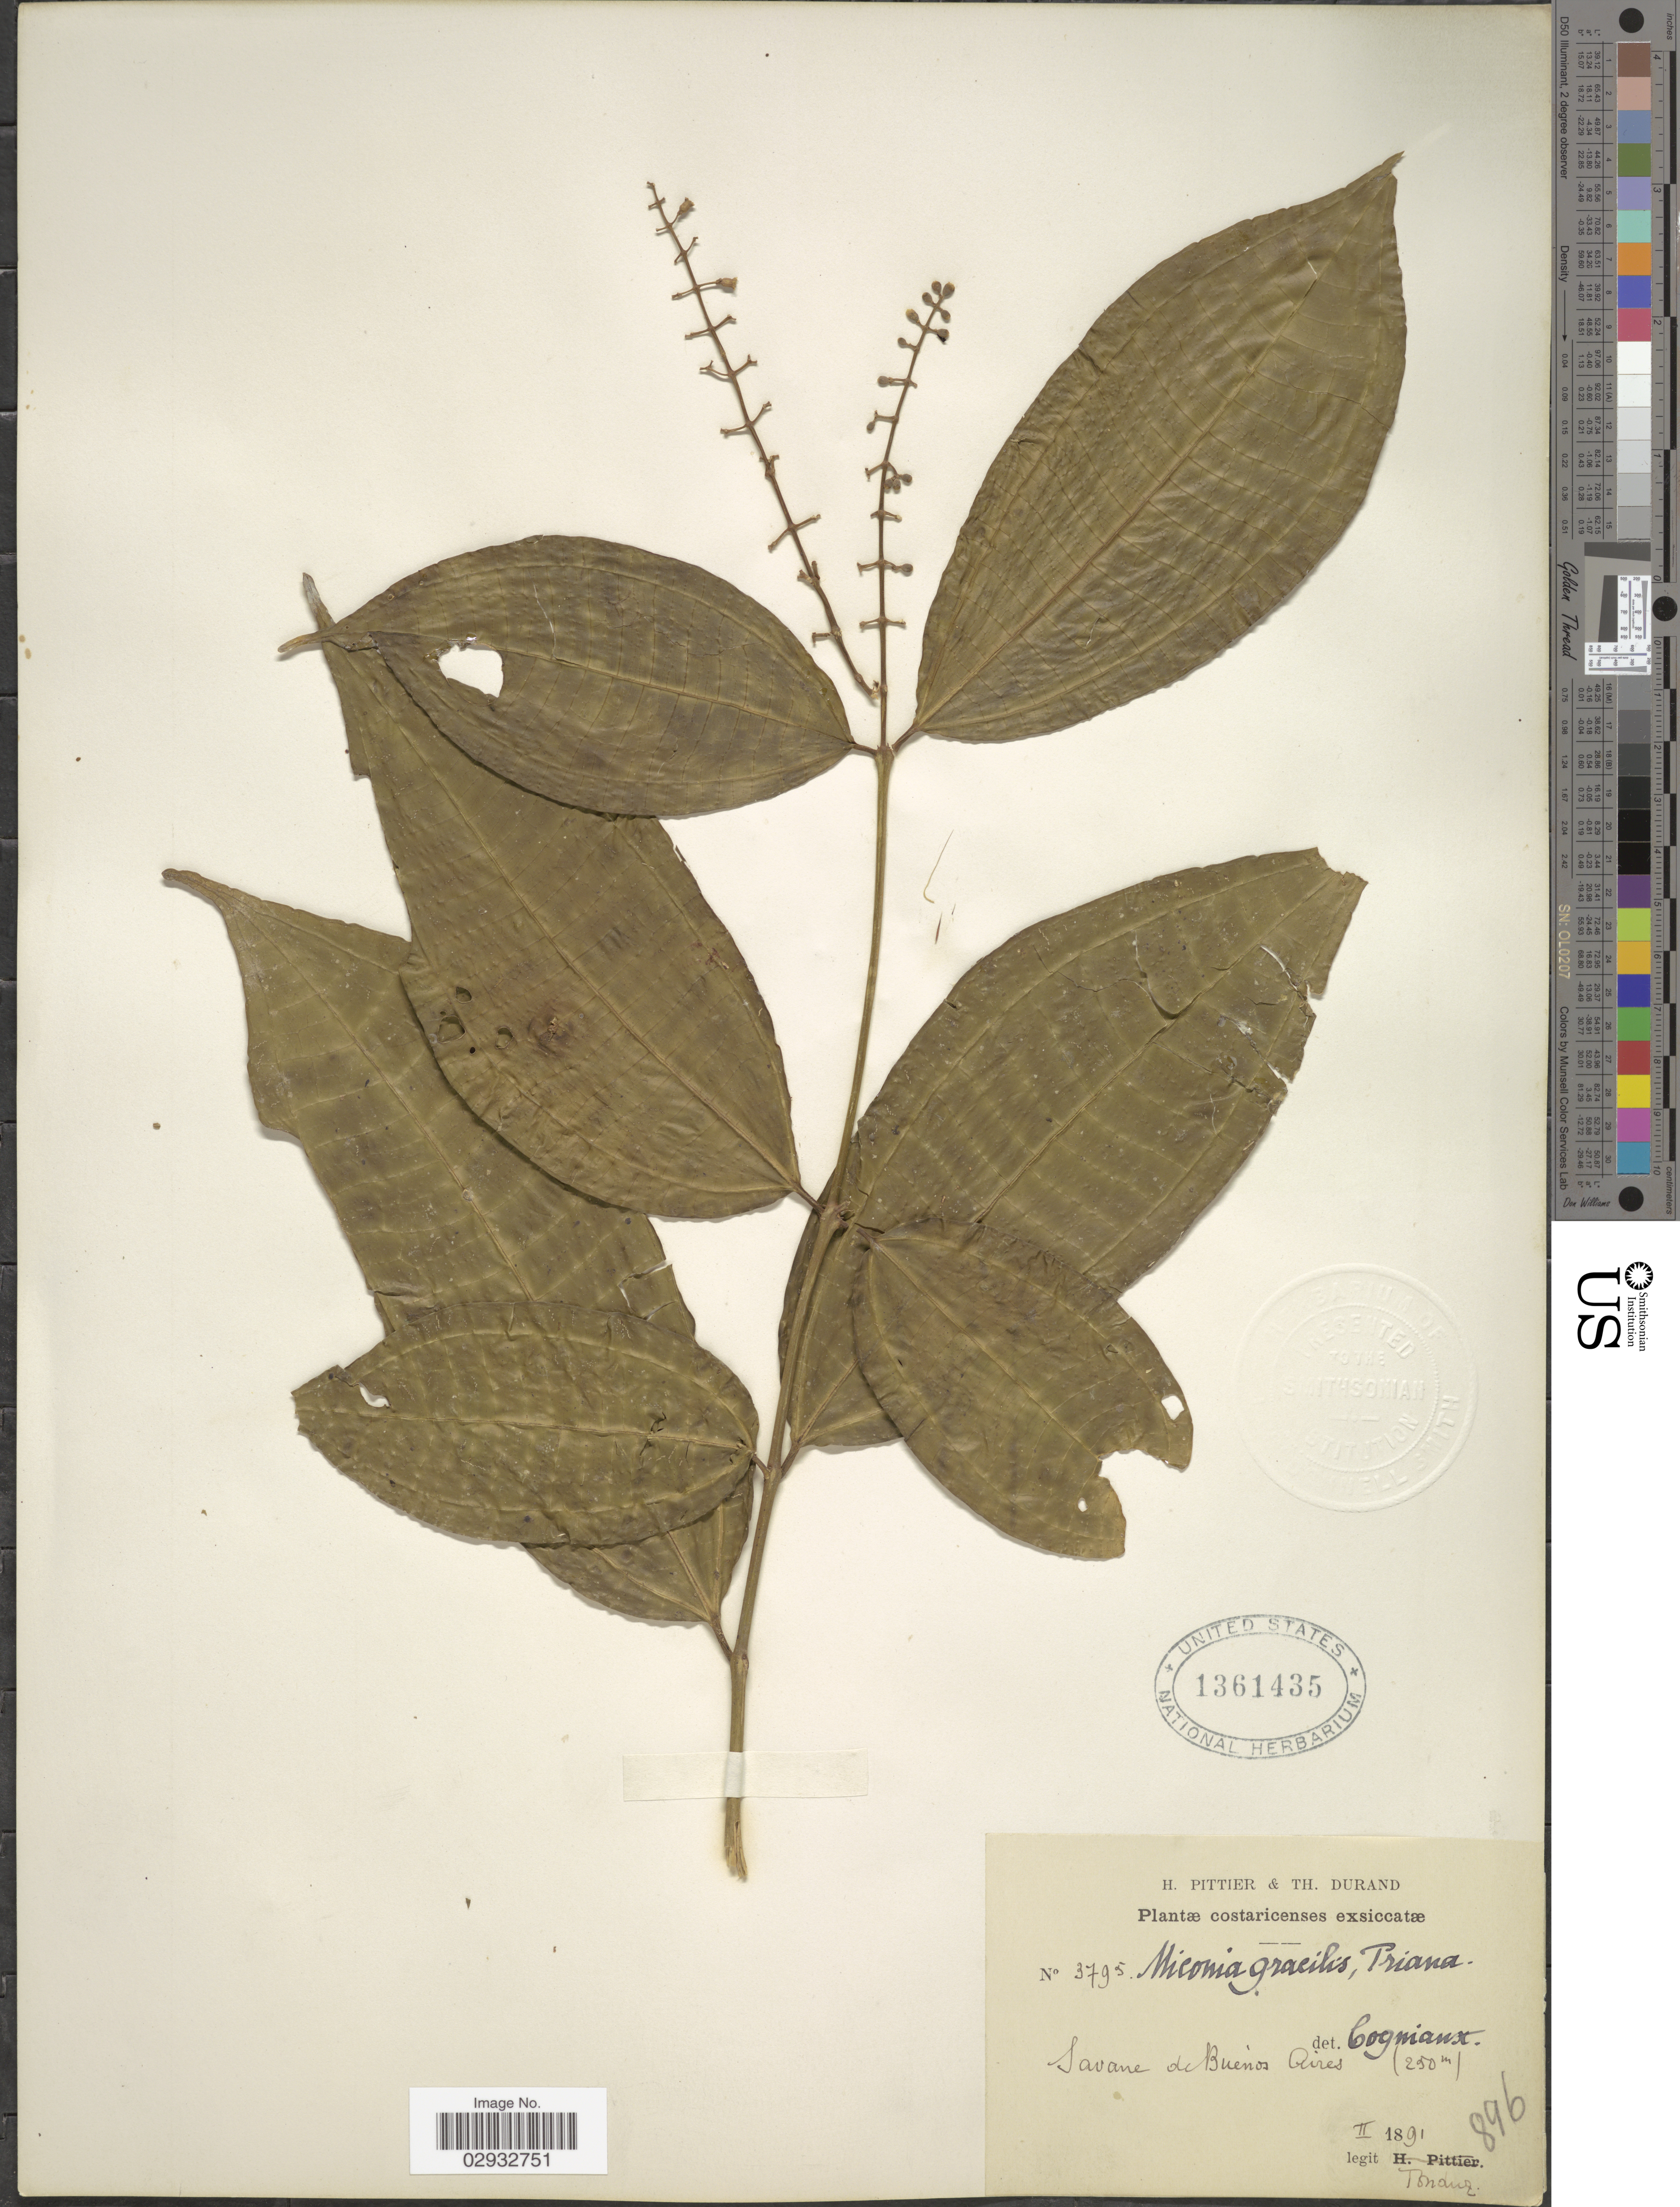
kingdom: Plantae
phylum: Tracheophyta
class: Magnoliopsida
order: Myrtales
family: Melastomataceae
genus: Miconia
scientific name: Miconia gracilis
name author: Triana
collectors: Tonduz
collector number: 3795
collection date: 1891-02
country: Costa Rica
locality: Costaricenses. Savana de Buénos Aires.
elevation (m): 250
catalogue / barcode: US 1361435